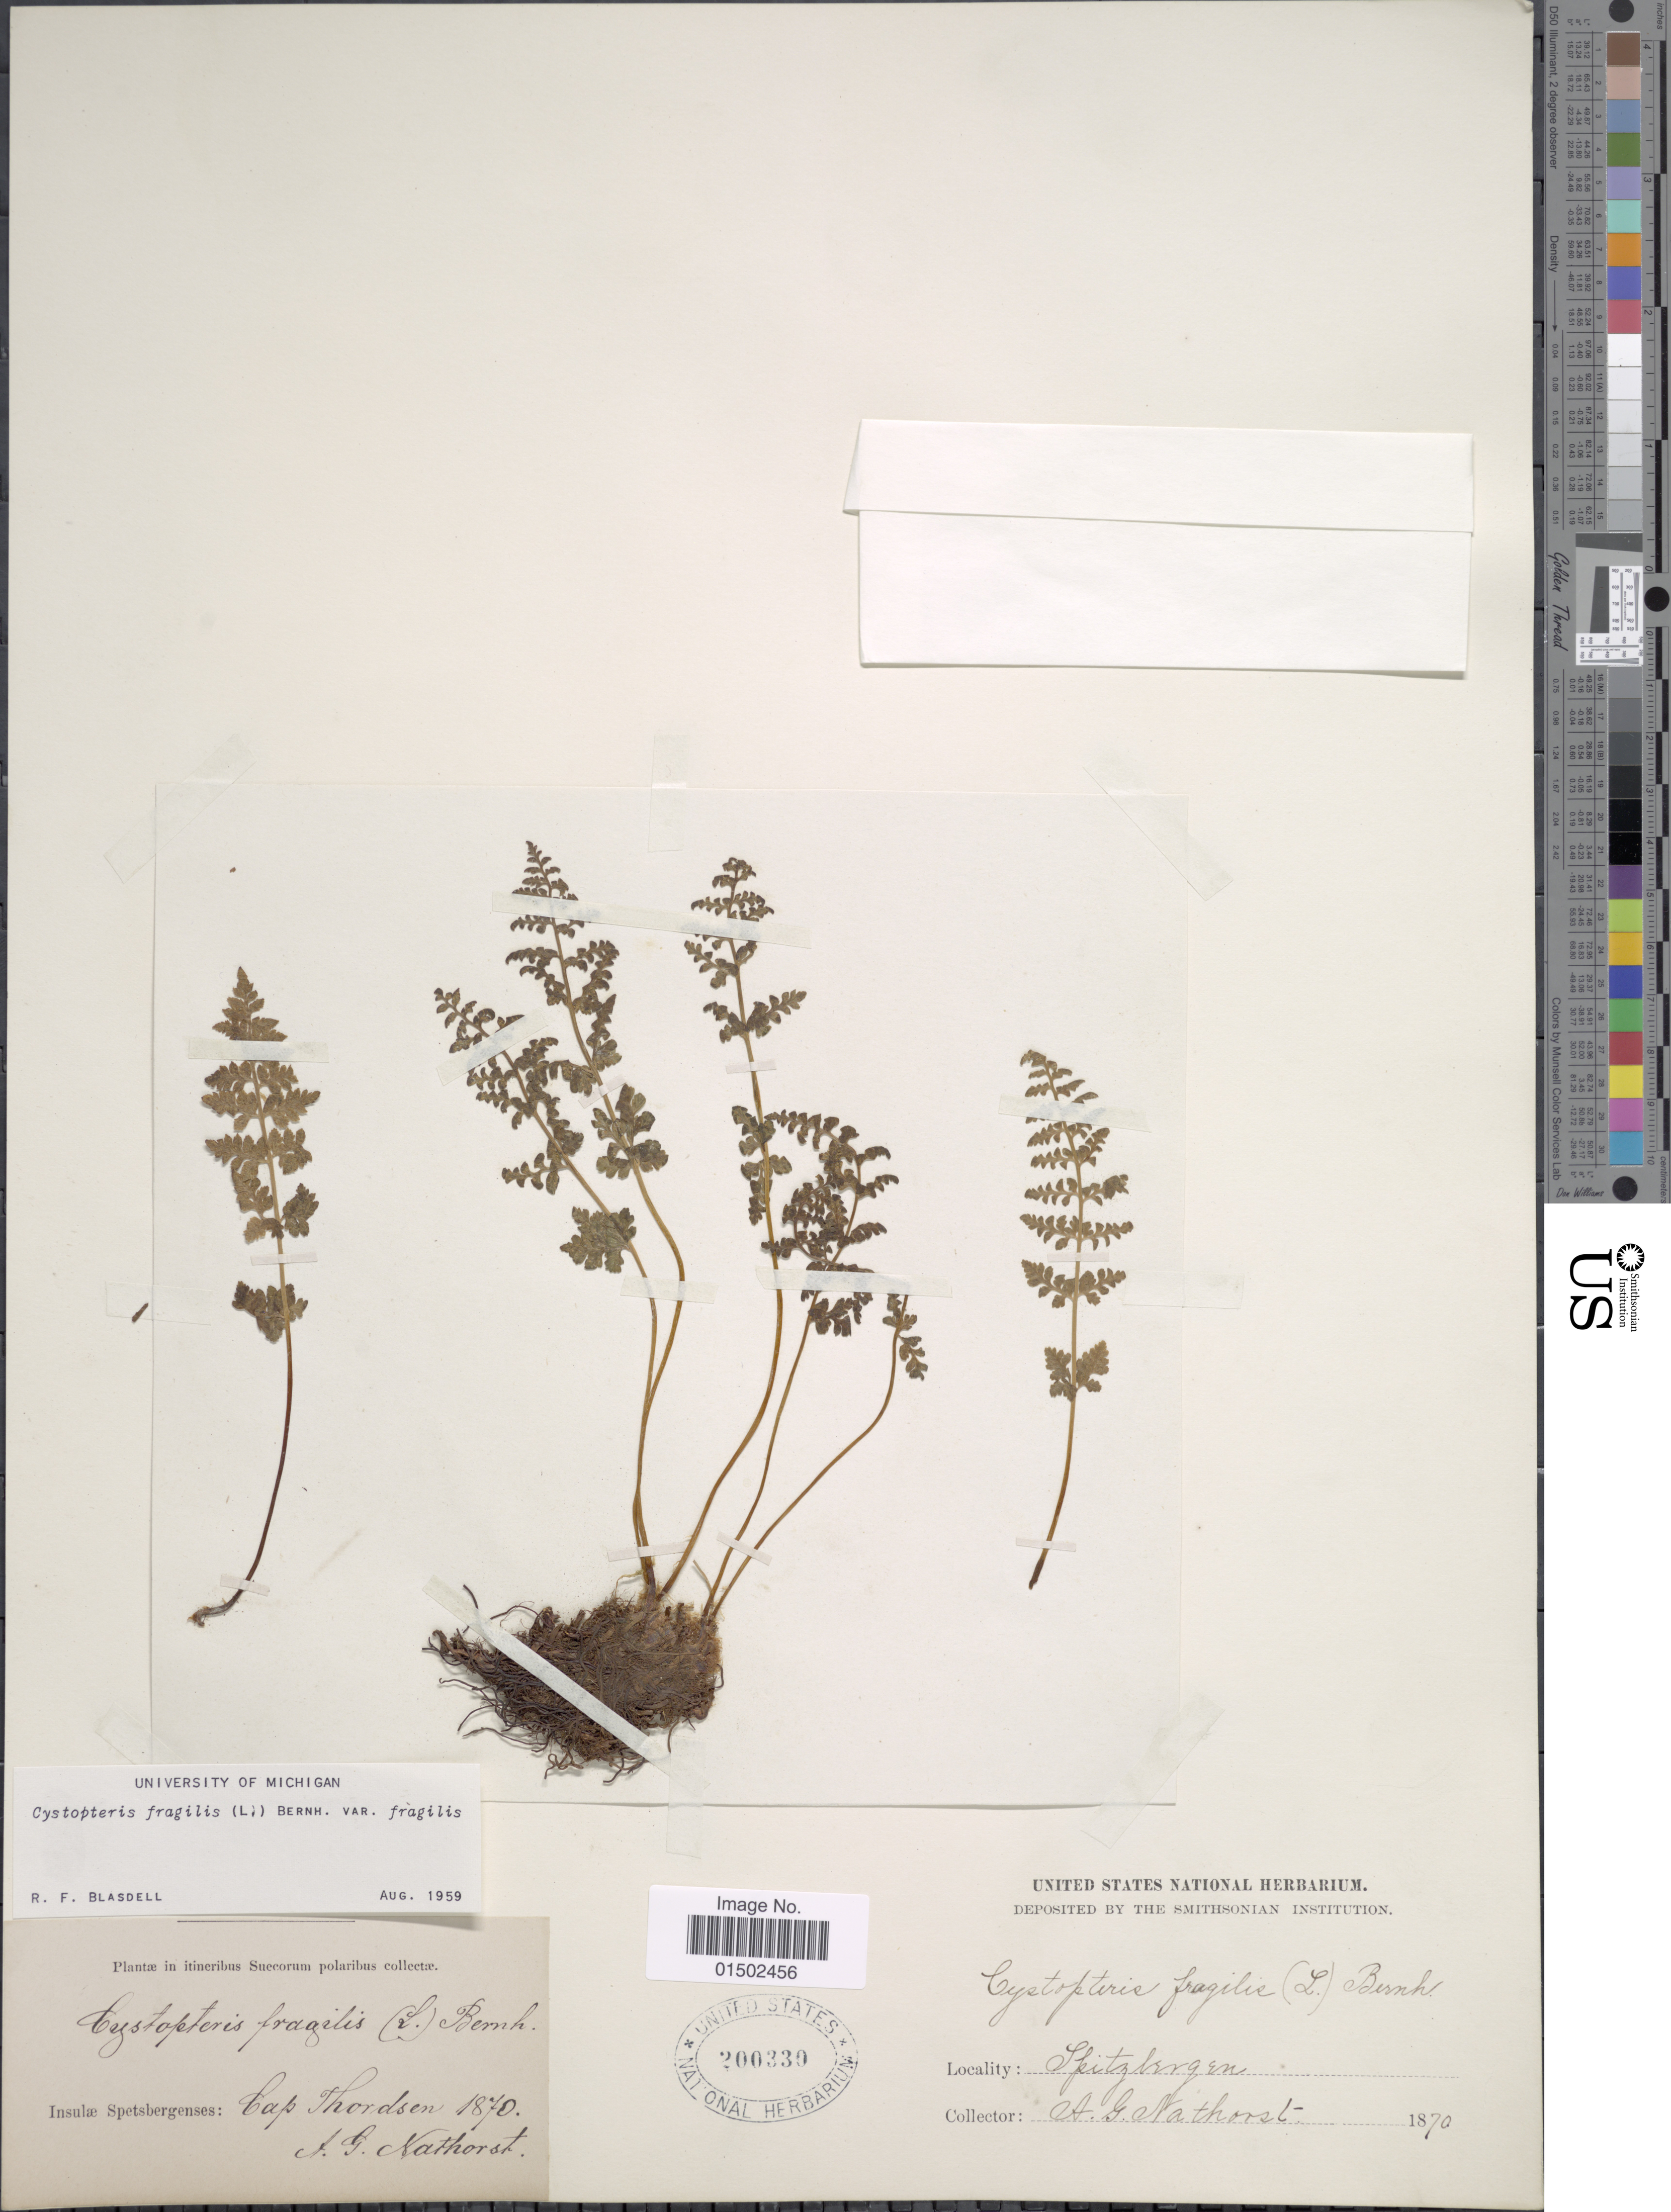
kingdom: Plantae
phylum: Tracheophyta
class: Polypodiopsida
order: Polypodiales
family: Cystopteridaceae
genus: Cystopteris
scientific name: Cystopteris fragilis var. fragilis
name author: (L.) Bernh.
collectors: A. Nathorst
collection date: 1870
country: Norway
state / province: Svalbard and Jan Mayen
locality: Insulae Spetsbergenses: Cap Thordsen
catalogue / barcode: US 200330